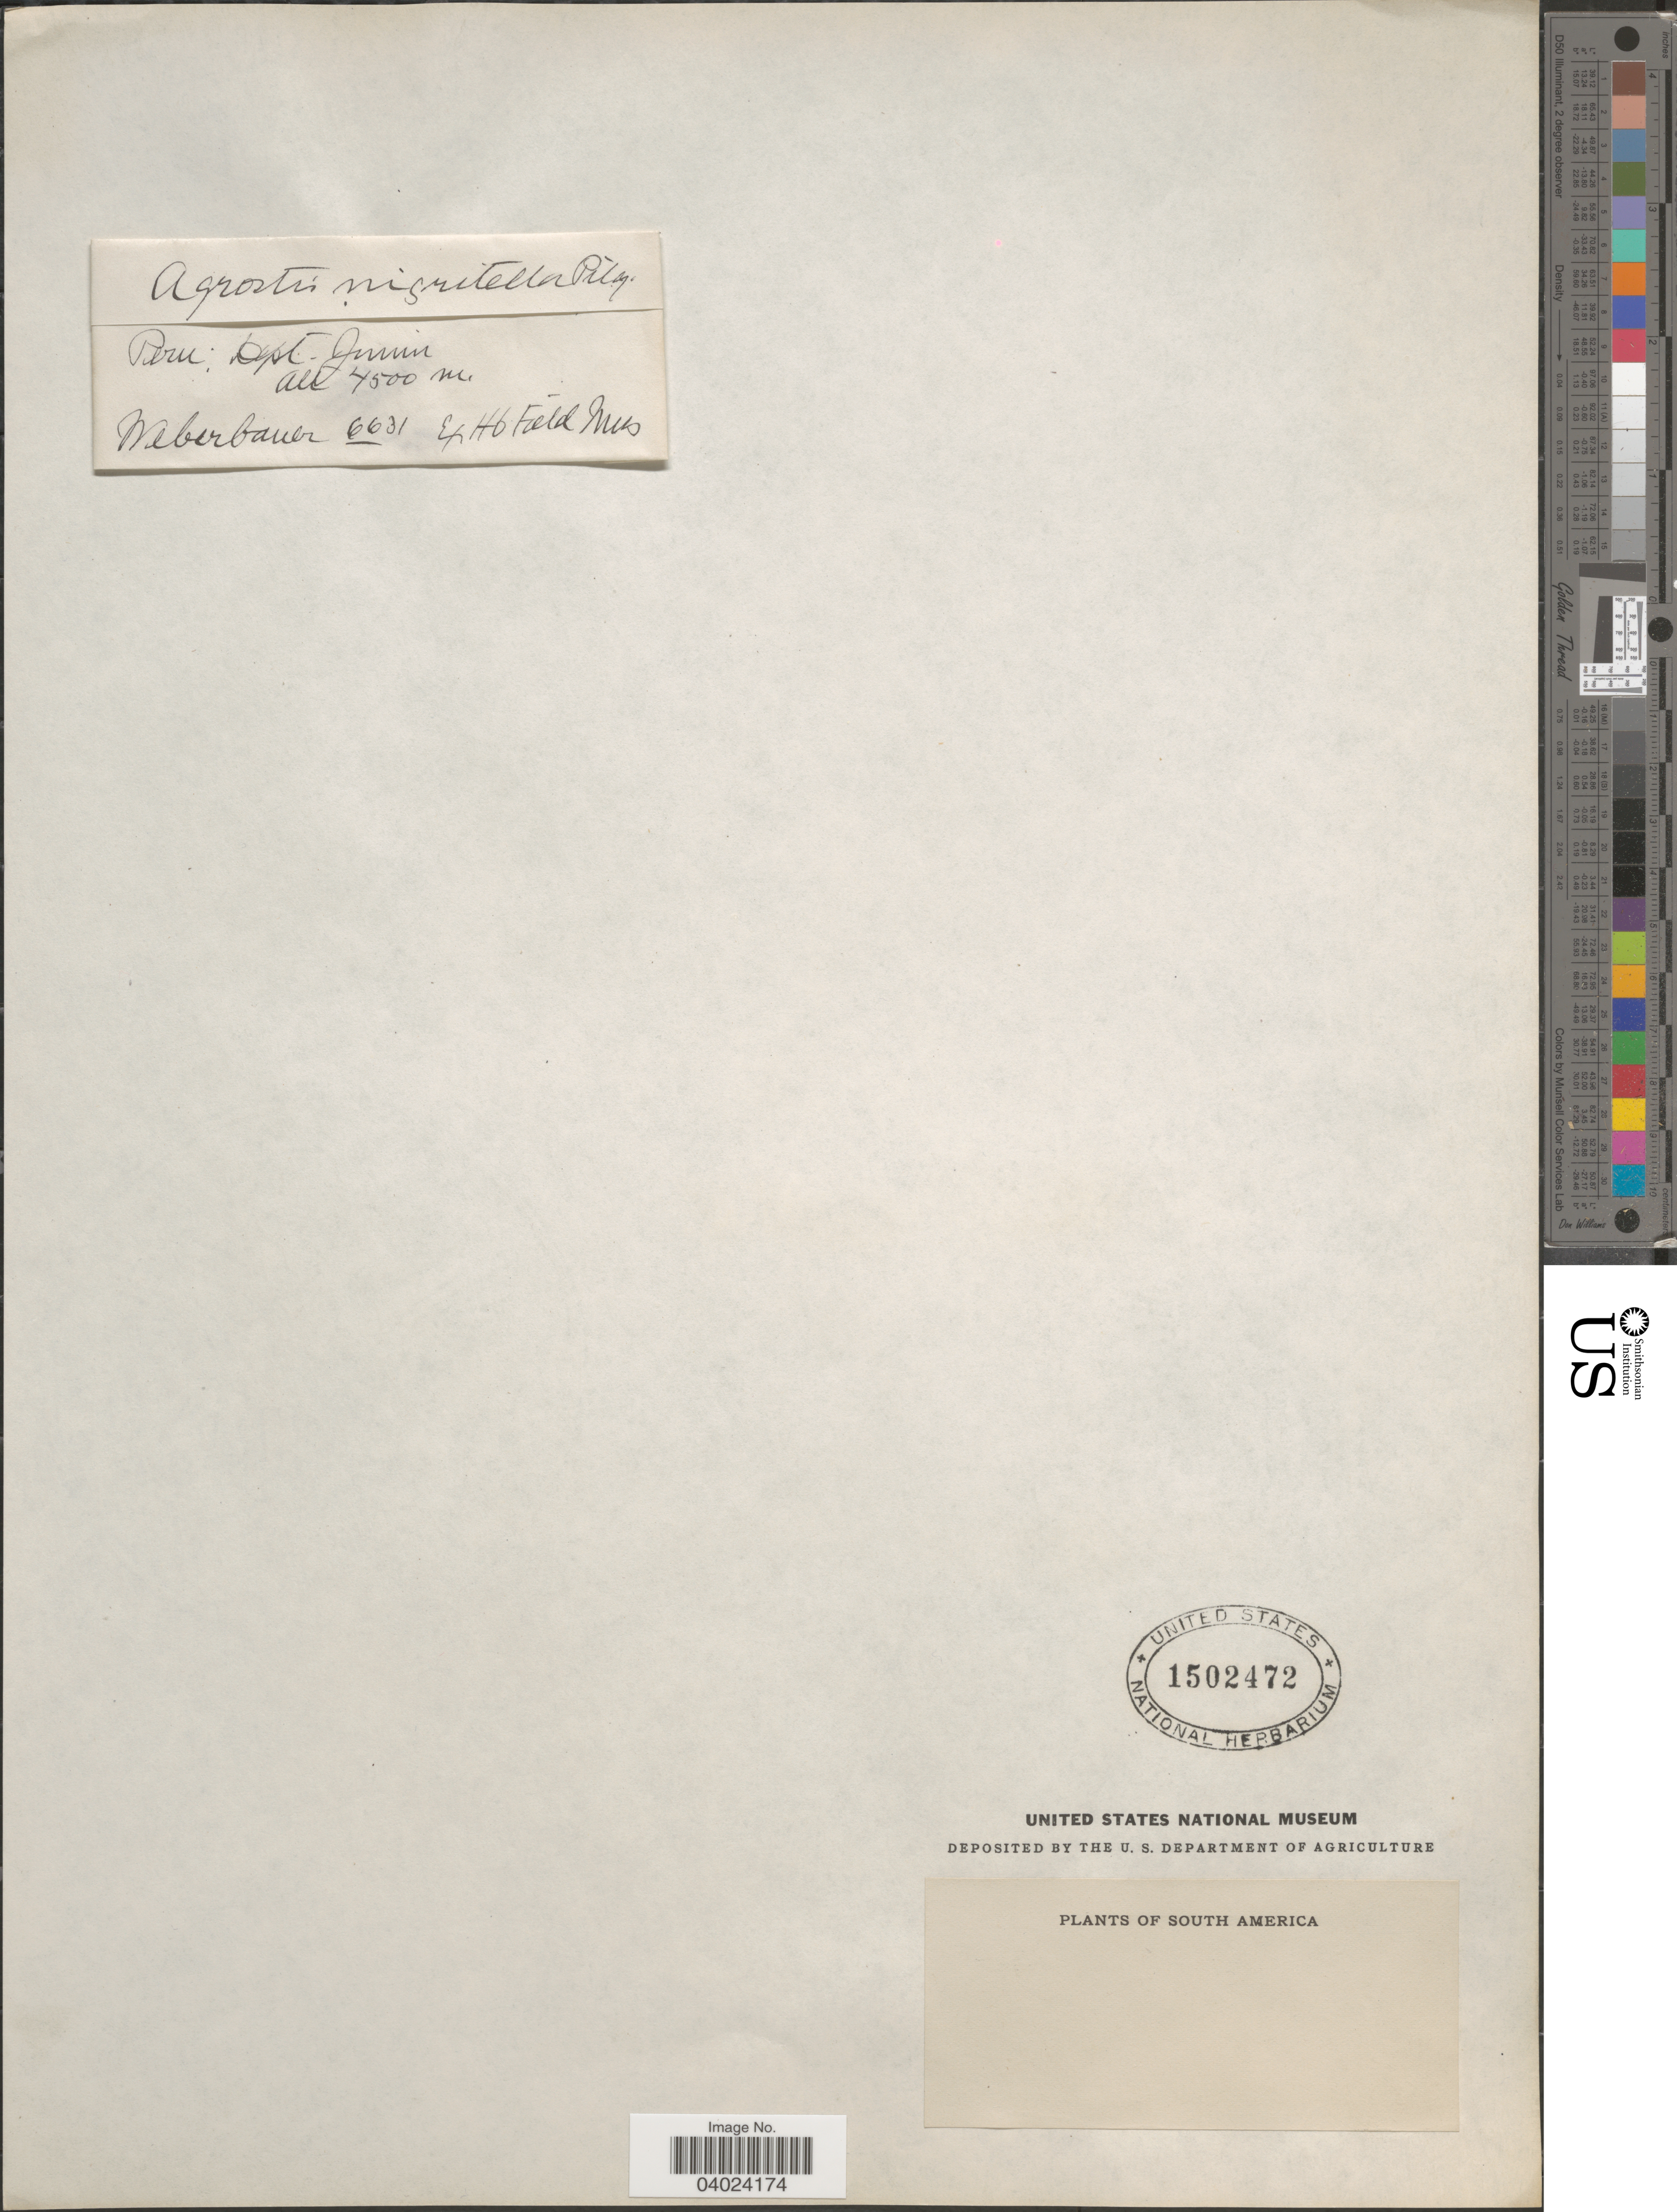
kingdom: Plantae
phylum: Tracheophyta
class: Liliopsida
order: Poales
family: Poaceae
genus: Agrostis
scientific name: Agrostis foliata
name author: Hook. f.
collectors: Weberbauer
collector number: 6631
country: Peru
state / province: Junín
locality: Dept. Junin.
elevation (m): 4500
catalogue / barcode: US 1502472